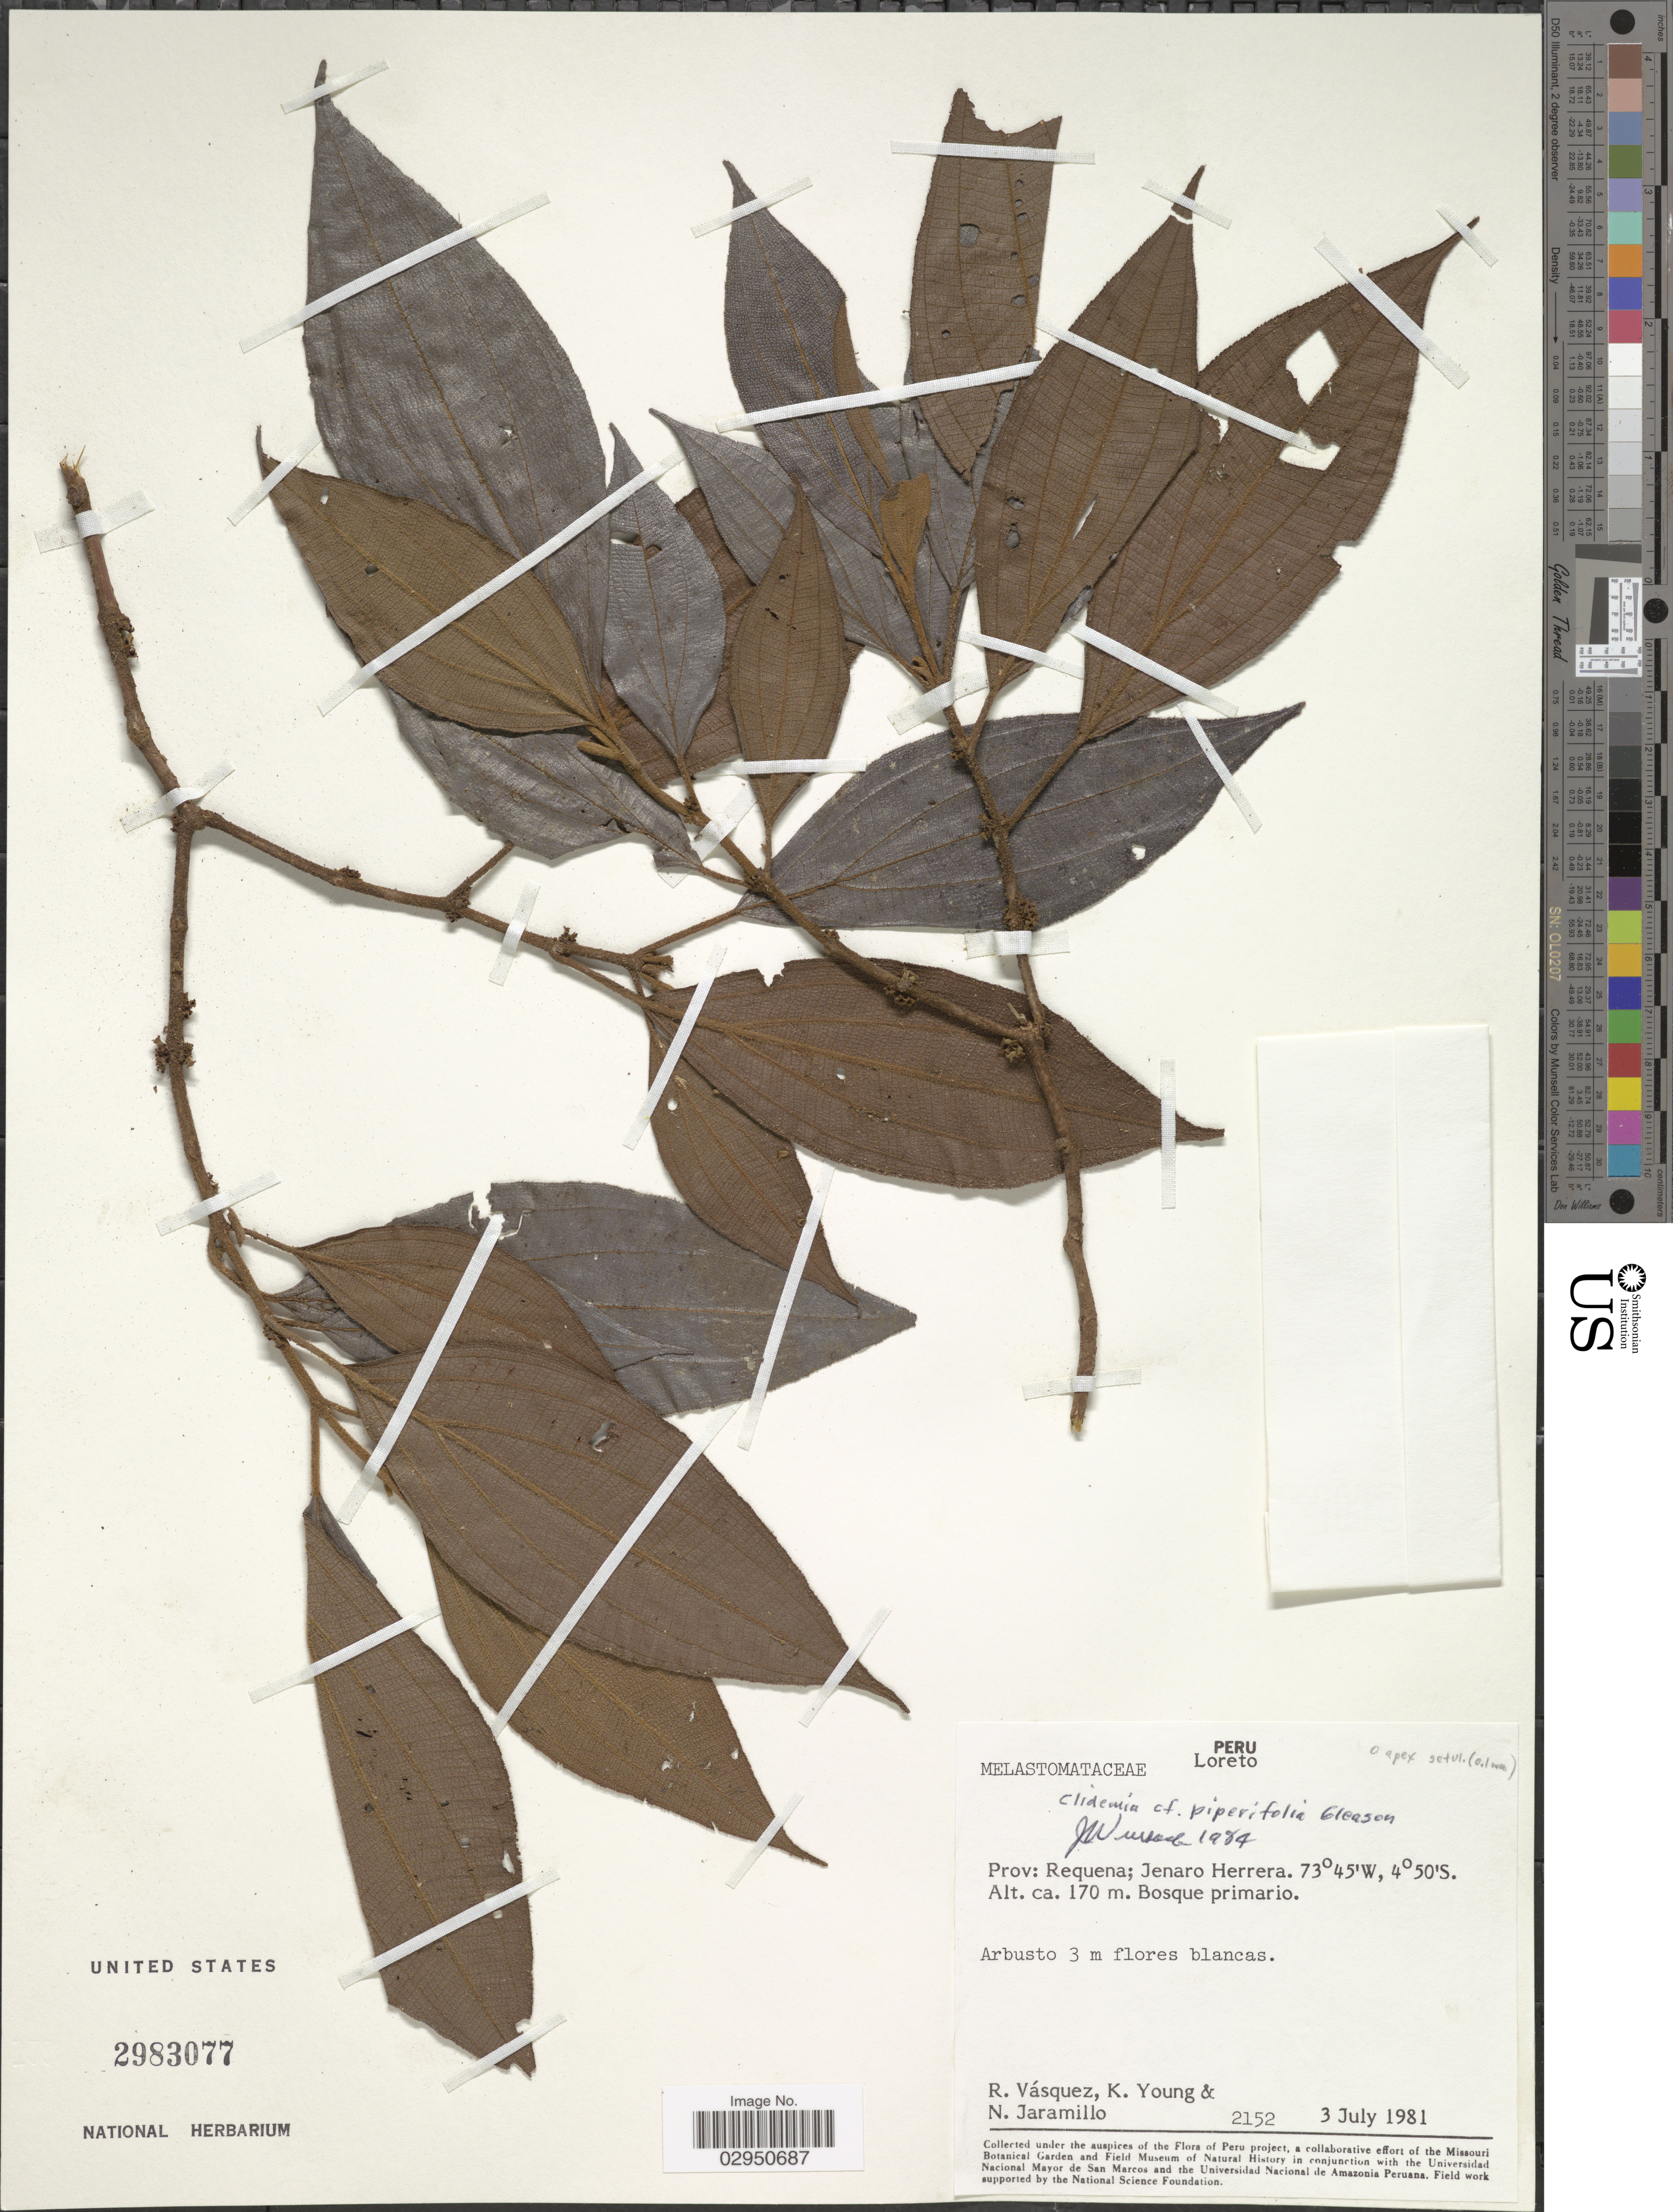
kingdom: Plantae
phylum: Tracheophyta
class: Magnoliopsida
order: Myrtales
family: Melastomataceae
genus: Clidemia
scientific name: Clidemia piperifolia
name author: Gleason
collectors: R. Vásquez, K. Young & N. Jaramillo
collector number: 2152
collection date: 1981-07-03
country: Peru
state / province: Loreto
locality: Prov. Requena; Jenaro Herraro.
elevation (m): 170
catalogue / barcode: US 2983077